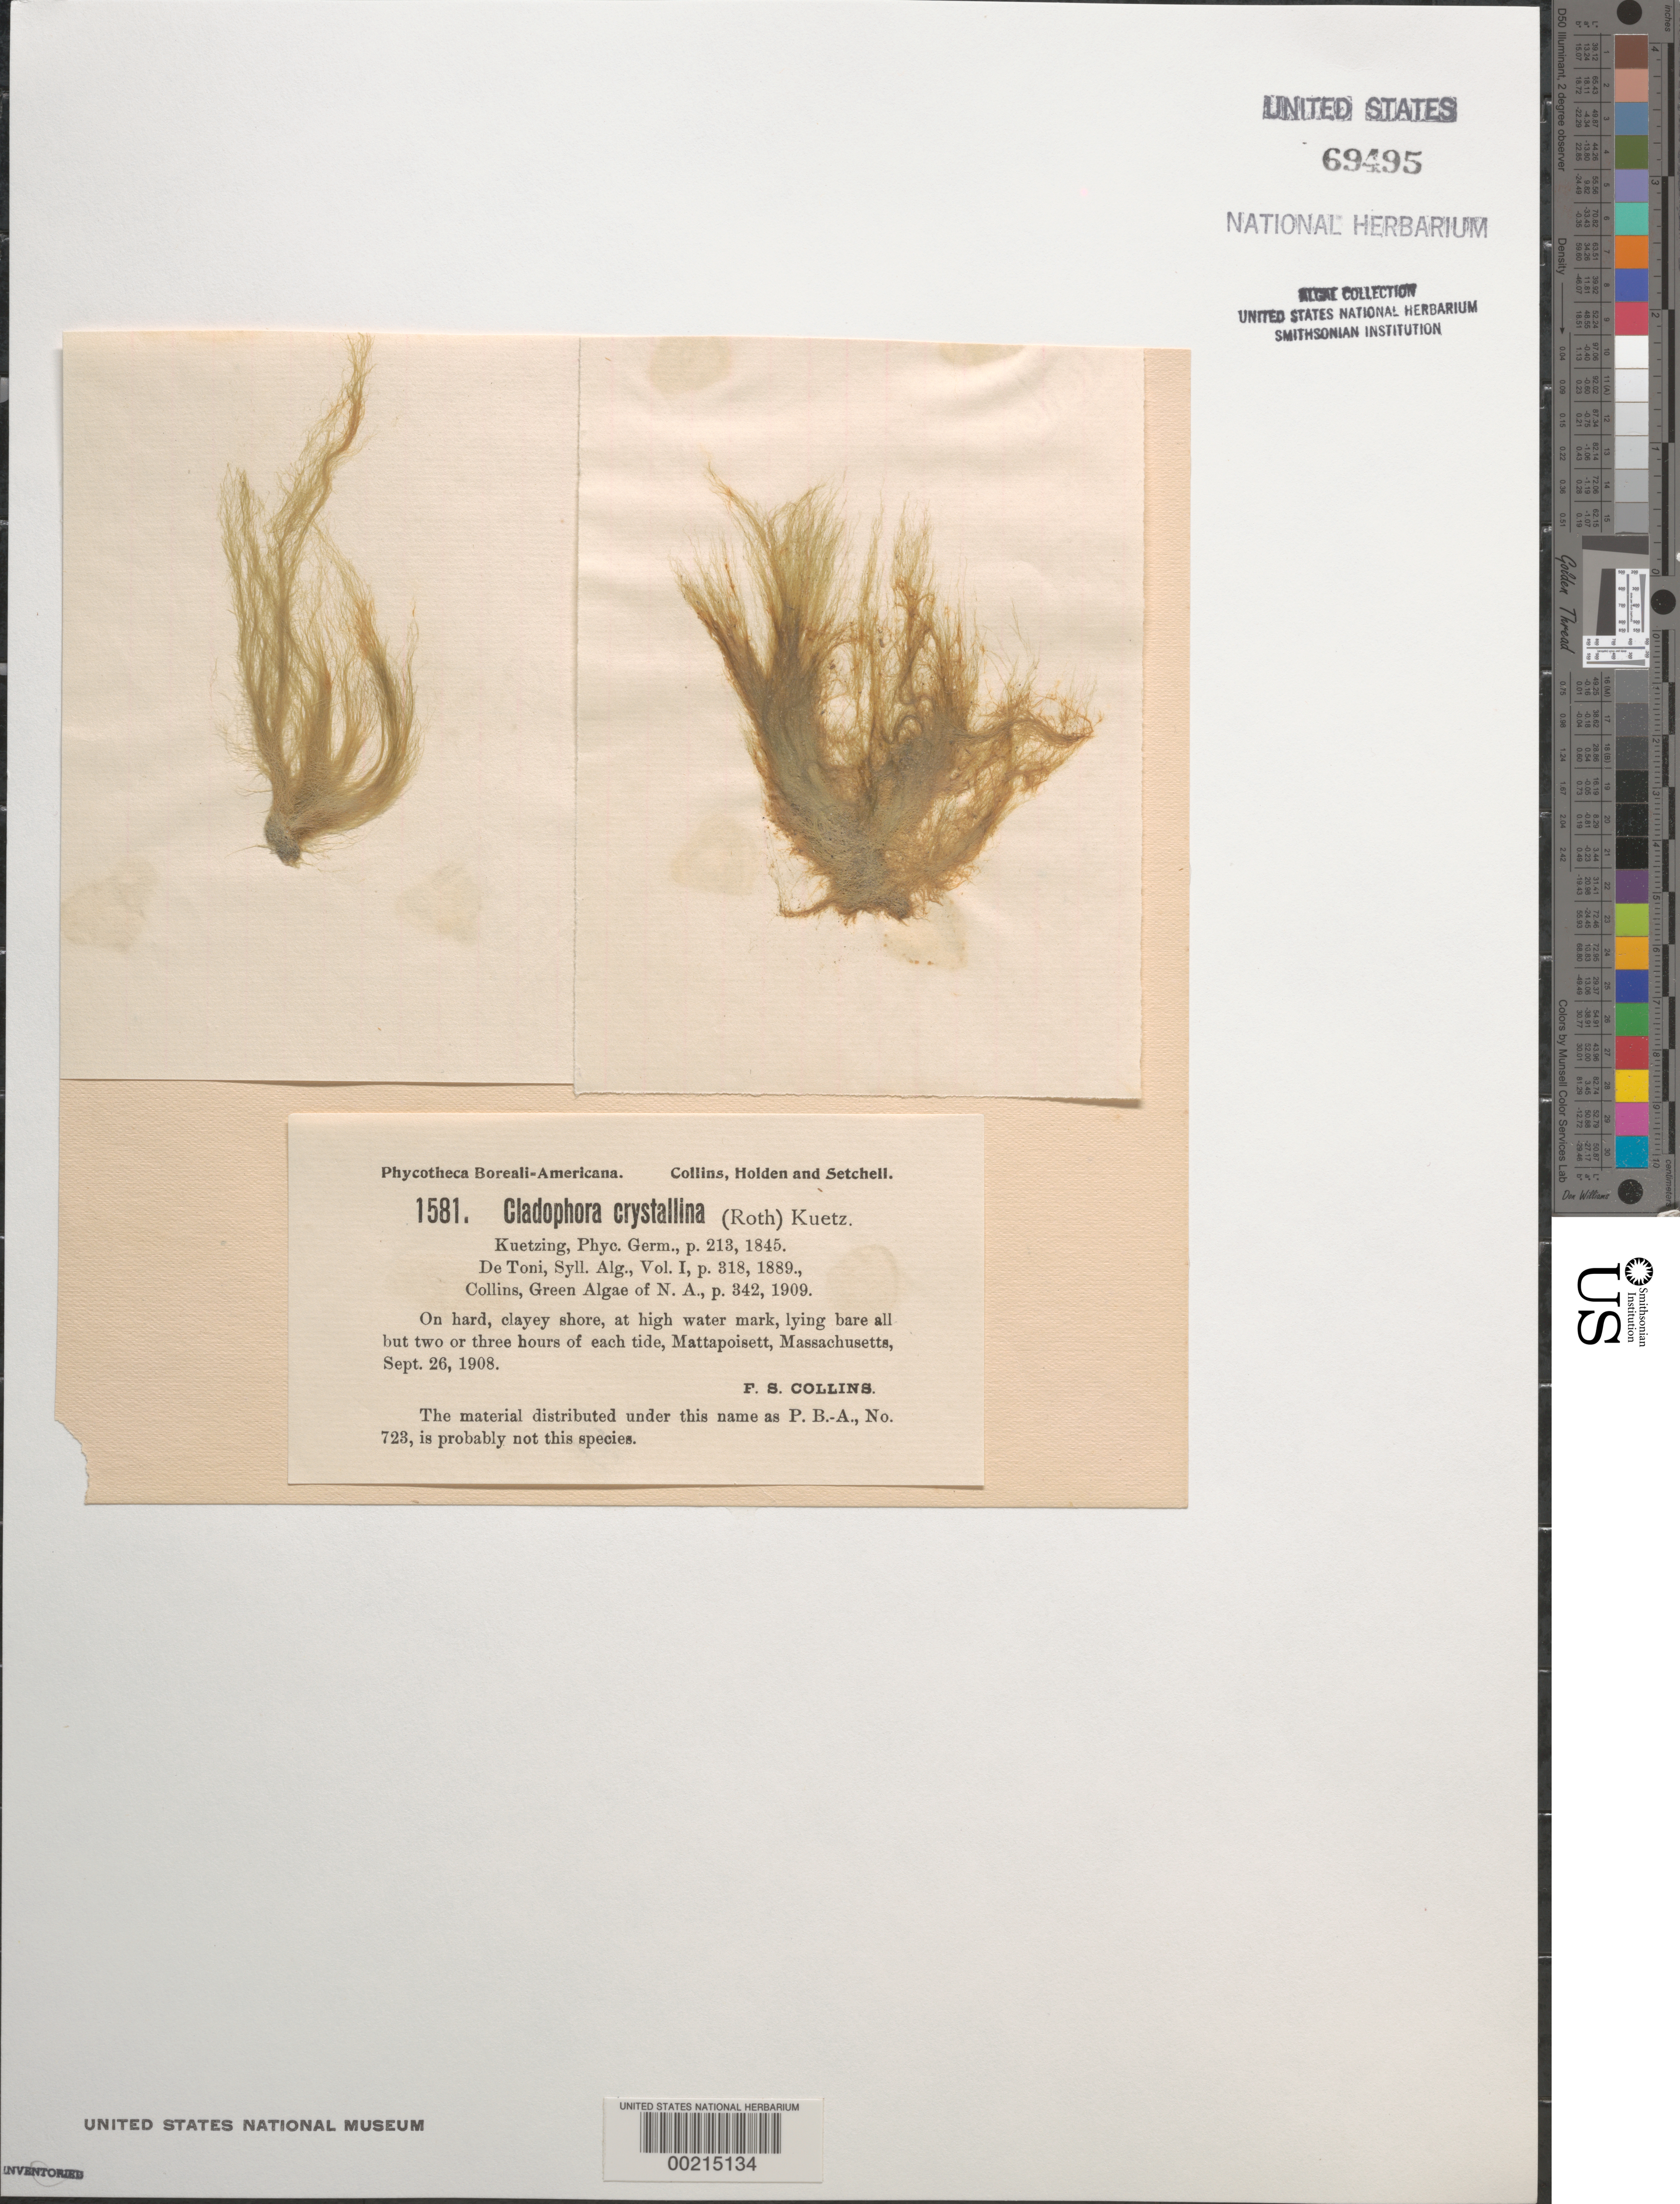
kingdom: Plantae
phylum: Chlorophyta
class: Ulvophyceae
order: Cladophorales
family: Cladophoraceae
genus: Cladophora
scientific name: Cladophora crystallina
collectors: F. Collins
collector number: PB-A 1581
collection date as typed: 26 Sep 1908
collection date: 1908-09-26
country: United States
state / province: Massachusetts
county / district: Plymouth County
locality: Mattapoisett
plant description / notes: Collins, Holden & Setchell, Phycotheca Boreali-Americana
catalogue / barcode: US 69495